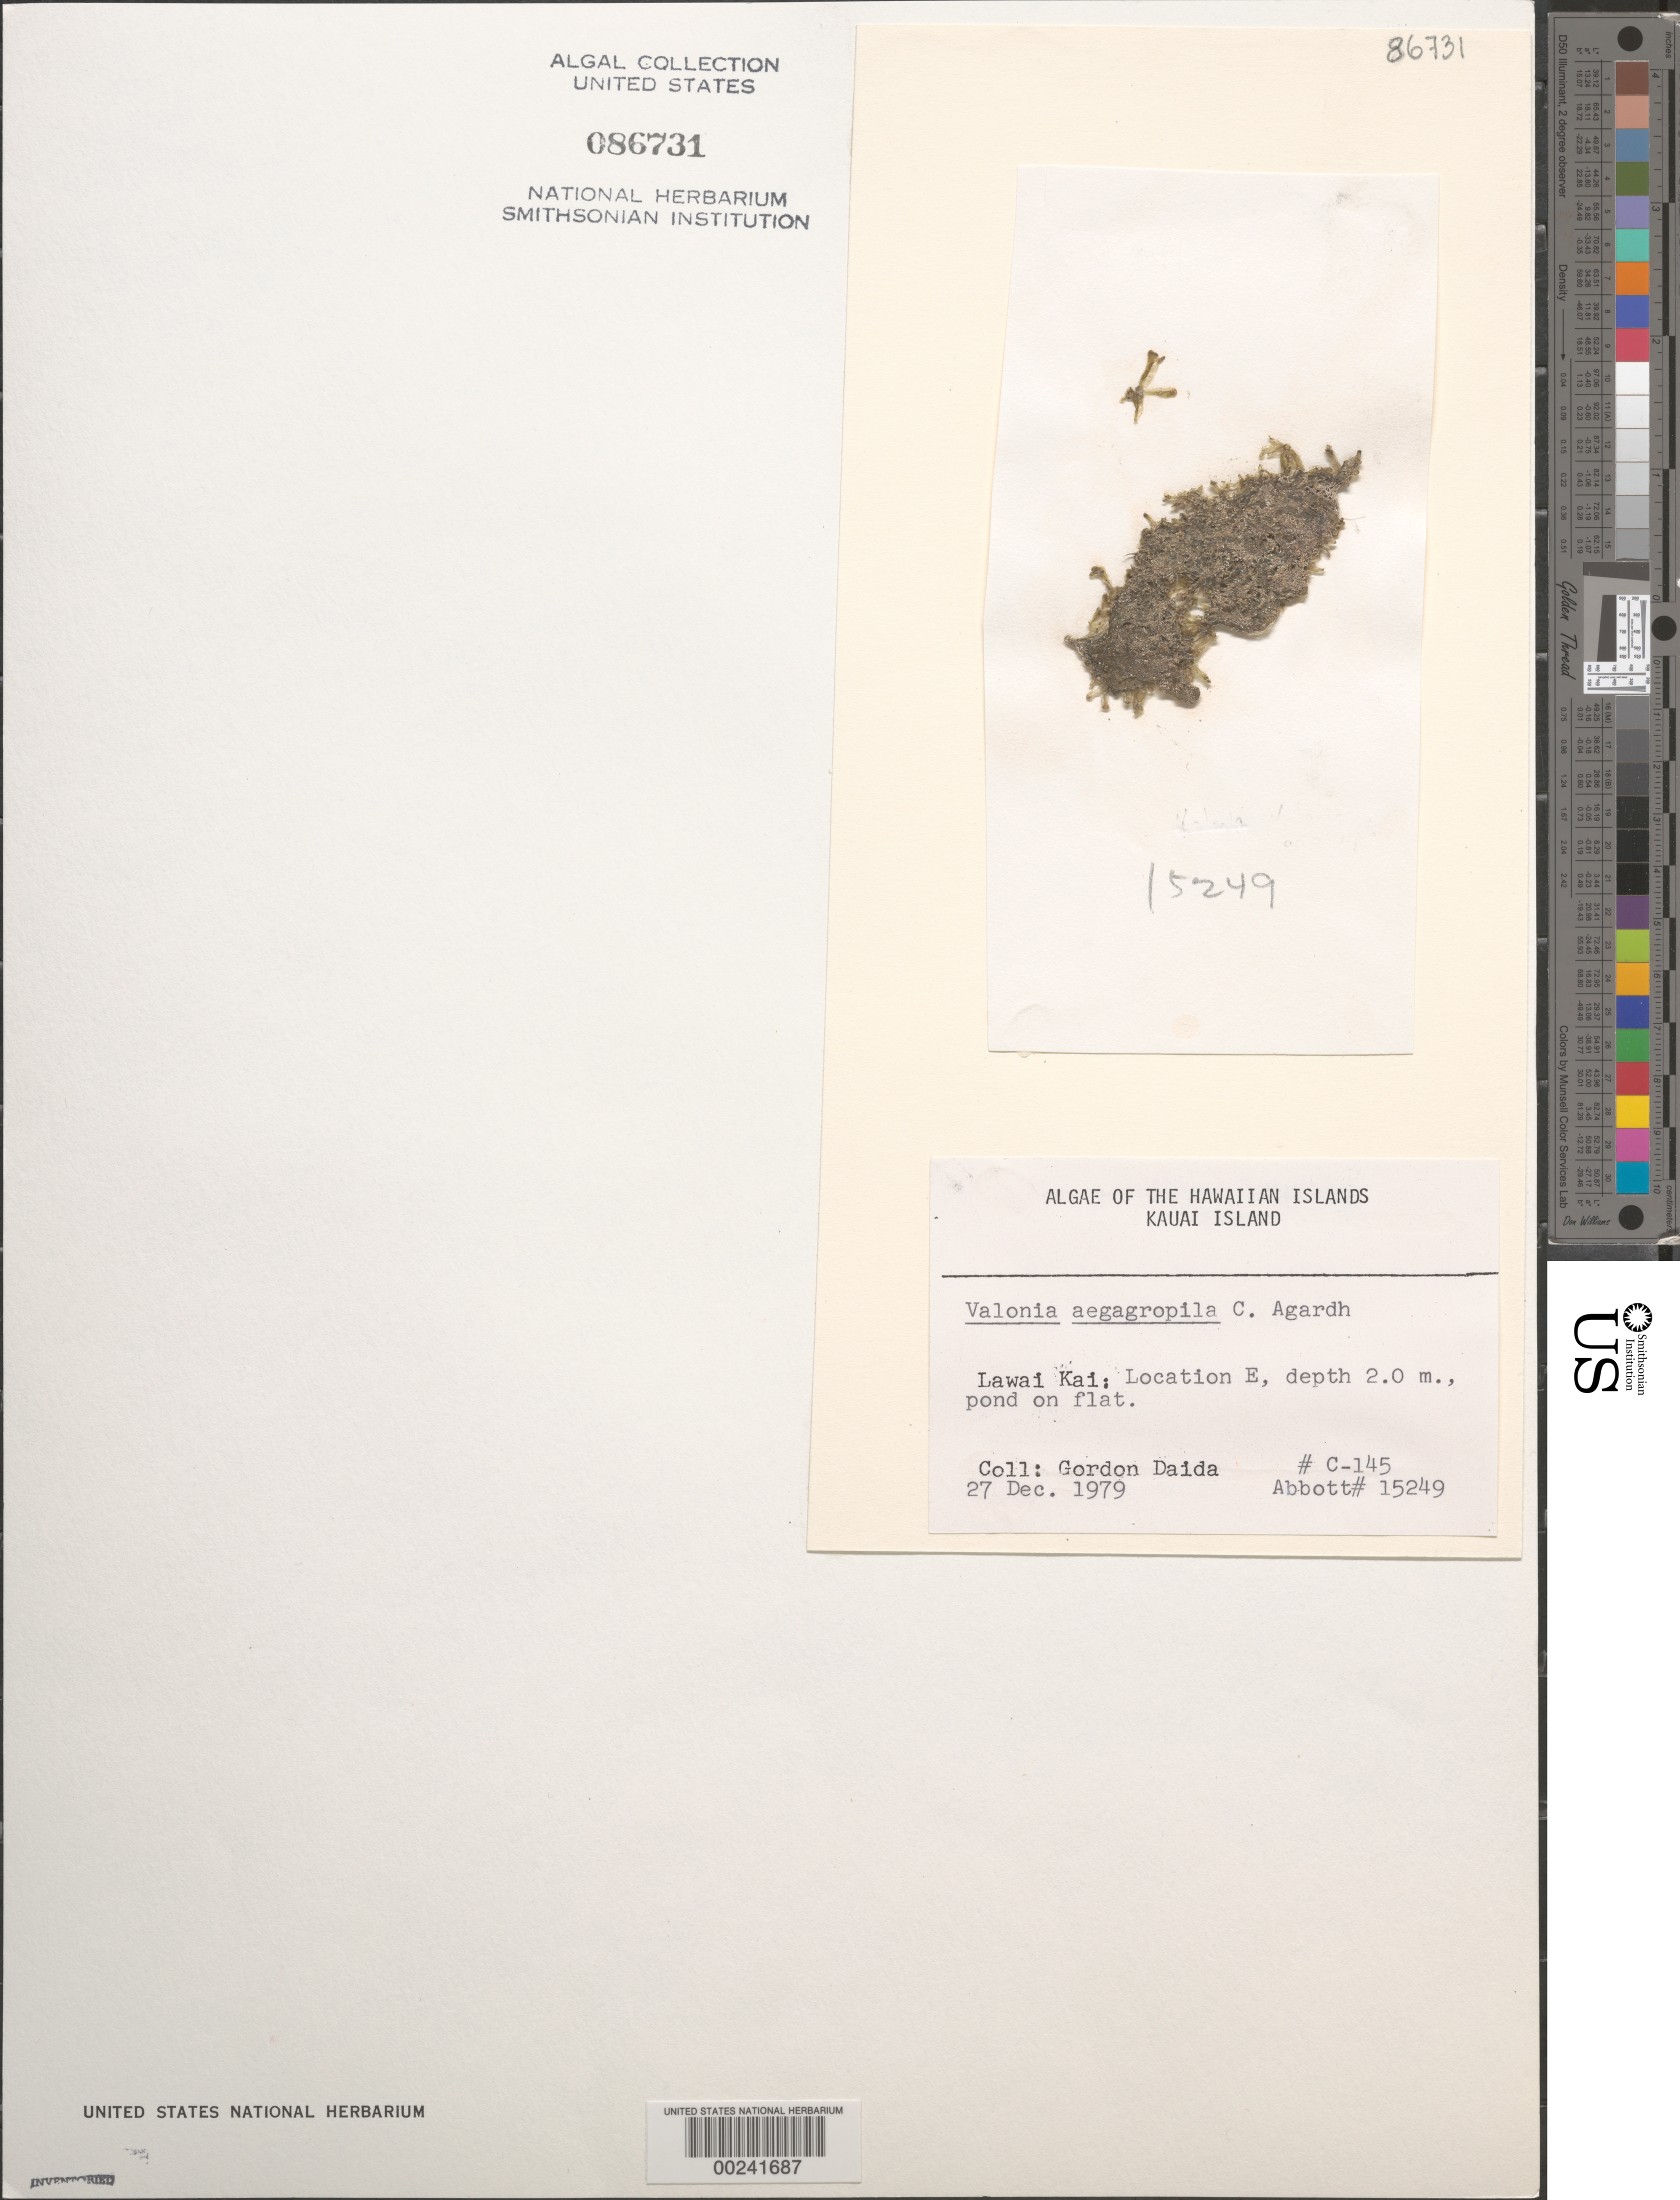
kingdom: Plantae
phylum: Chlorophyta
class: Ulvophyceae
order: Siphonocladales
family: Valoniaceae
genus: Valonia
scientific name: Valonia aegagropila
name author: C. Agardh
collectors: G. Daida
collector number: C145 & IAA 15249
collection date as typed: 27 Dec 1979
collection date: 1979-12-27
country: United States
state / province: Hawaii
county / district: Kauai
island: Kaua'i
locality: Lawai Kai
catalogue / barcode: US 86731